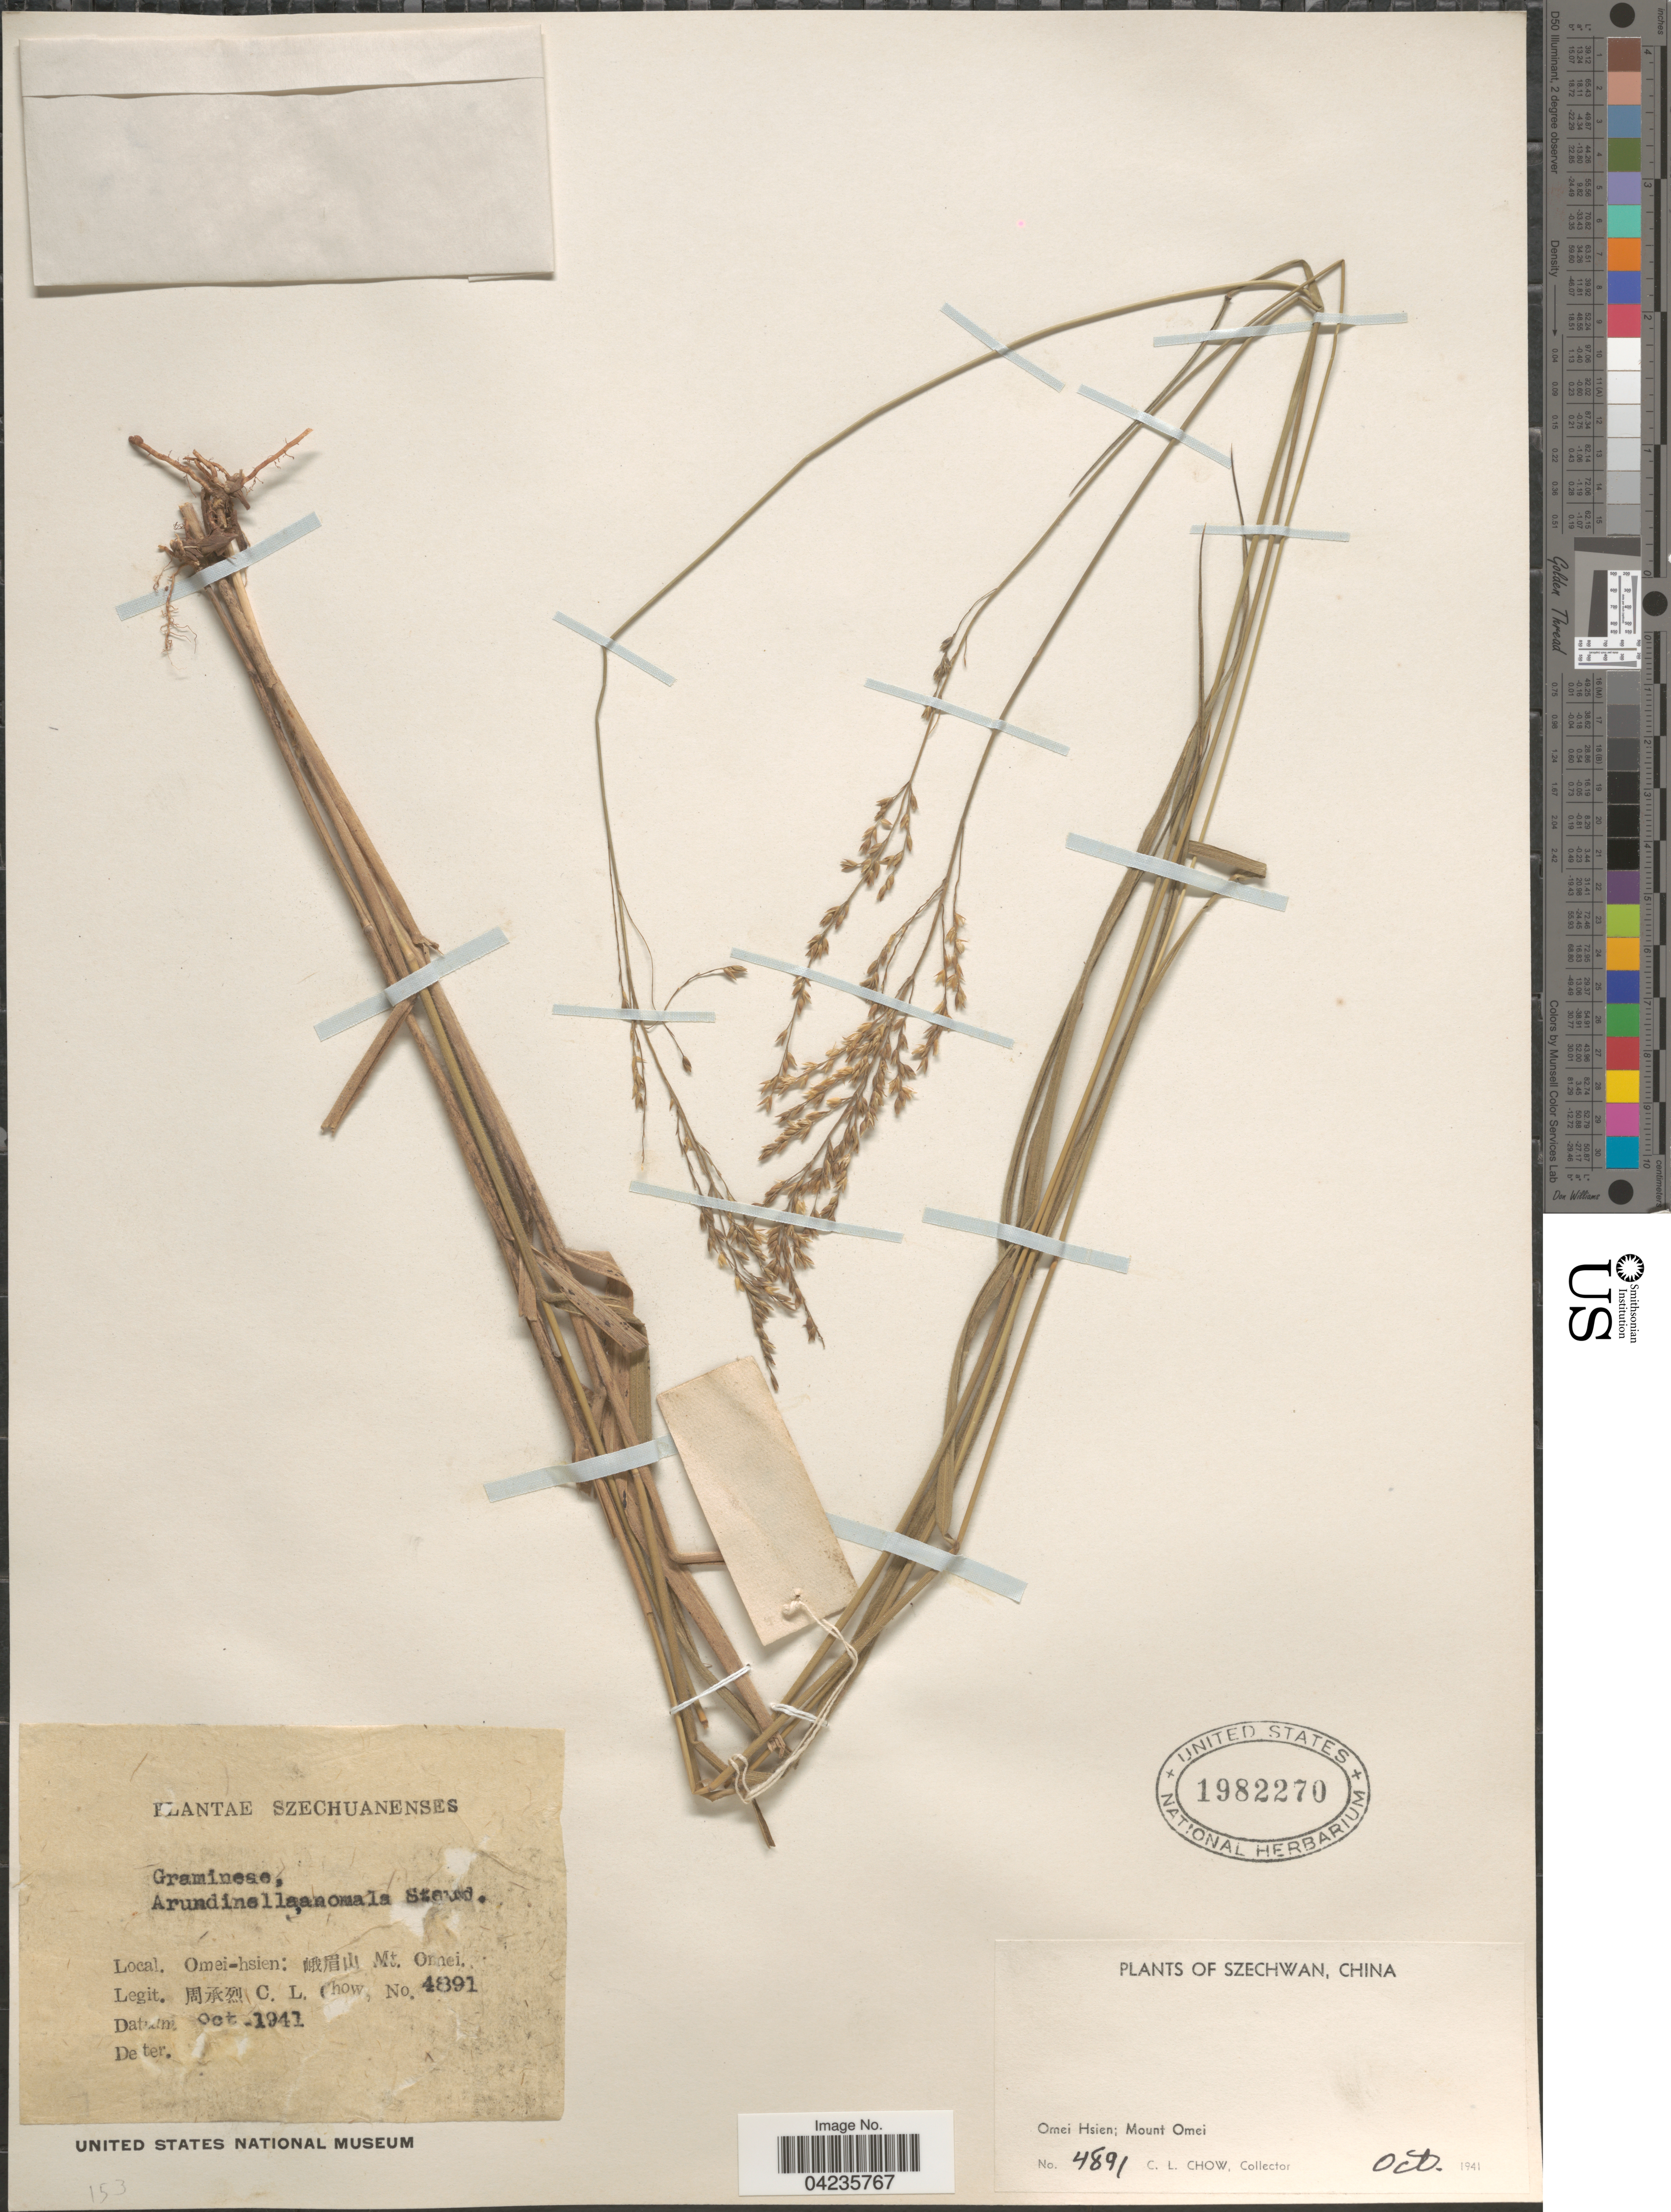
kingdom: Plantae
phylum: Tracheophyta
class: Liliopsida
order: Poales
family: Poaceae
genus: Arundinella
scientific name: Arundinella hirta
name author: (Thunb.) Tanaka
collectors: C. Chow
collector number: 4891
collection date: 1941-10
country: China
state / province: Sichuan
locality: Szechuanenses. Omei Hsien: [Foreign script] Mount Omei.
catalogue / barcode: US 1982270